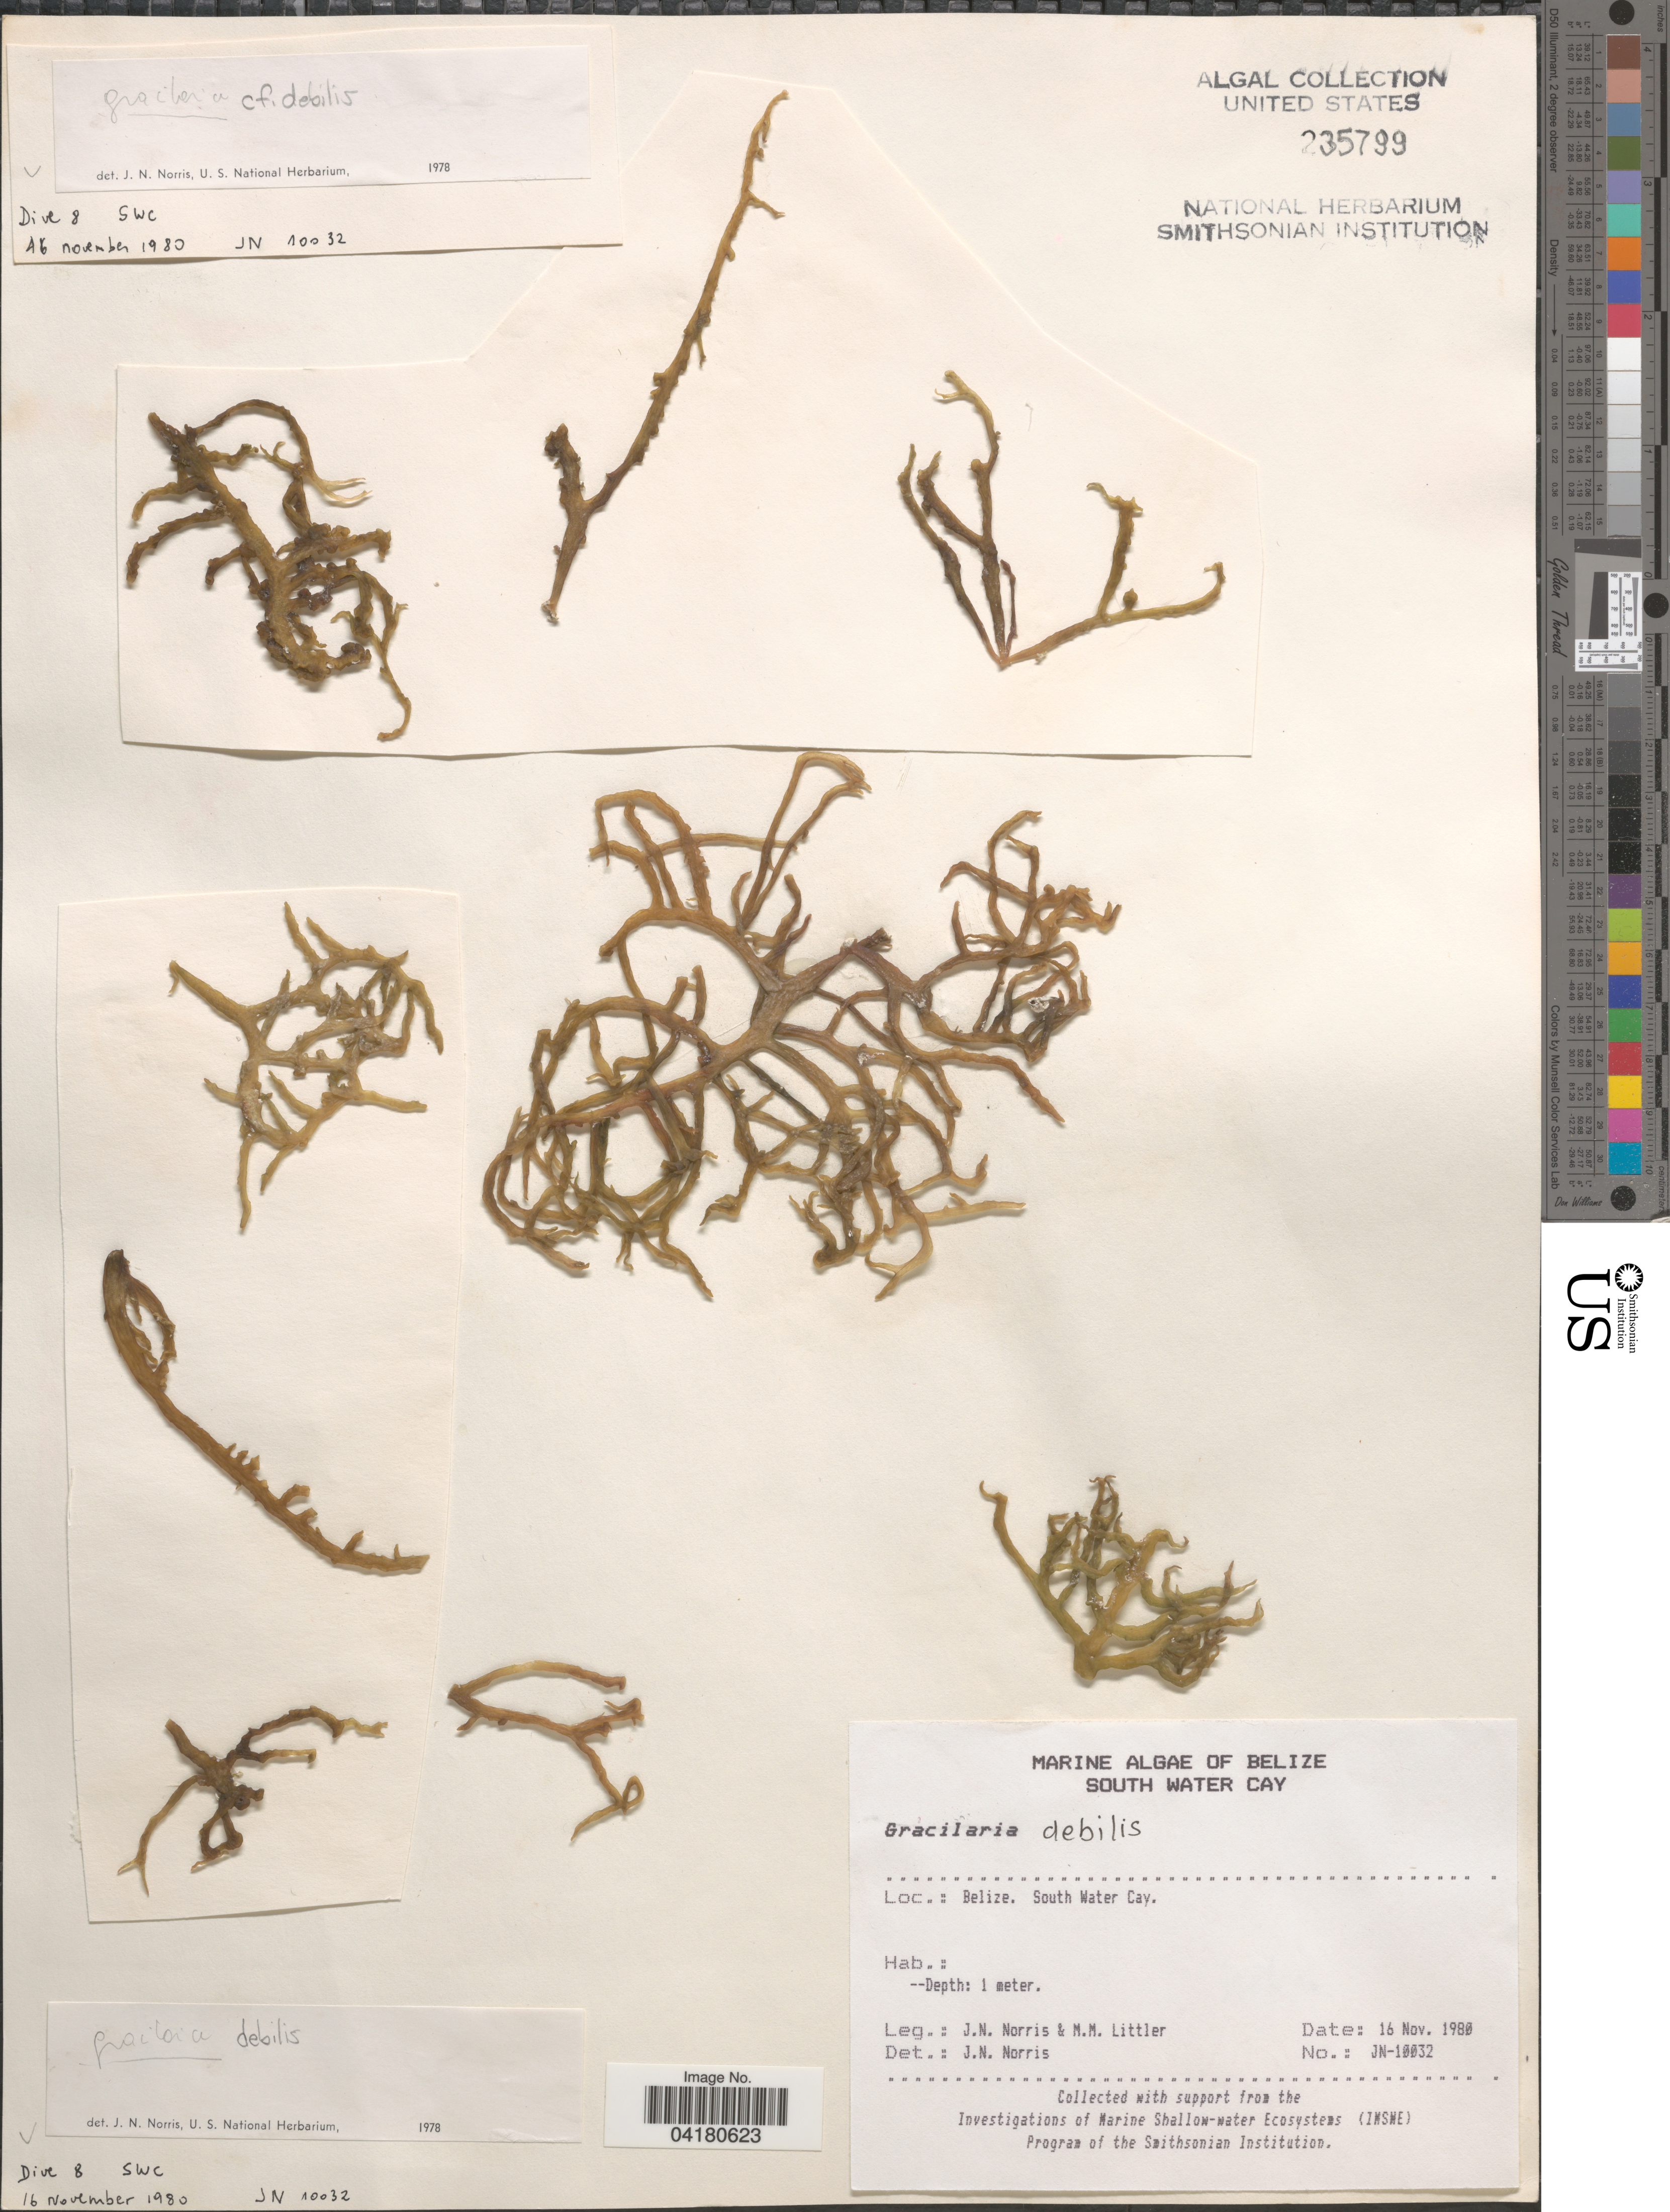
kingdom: Plantae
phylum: Rhodophyta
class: Florideophyceae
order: Gracilariales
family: Gracilariaceae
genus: Gracilaria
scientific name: Gracilaria debilis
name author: (Forssk.) Børgesen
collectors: J. Norris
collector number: JN-10032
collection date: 1980-11-16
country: Belize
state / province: Belize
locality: South Water Cay.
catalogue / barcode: US 235799